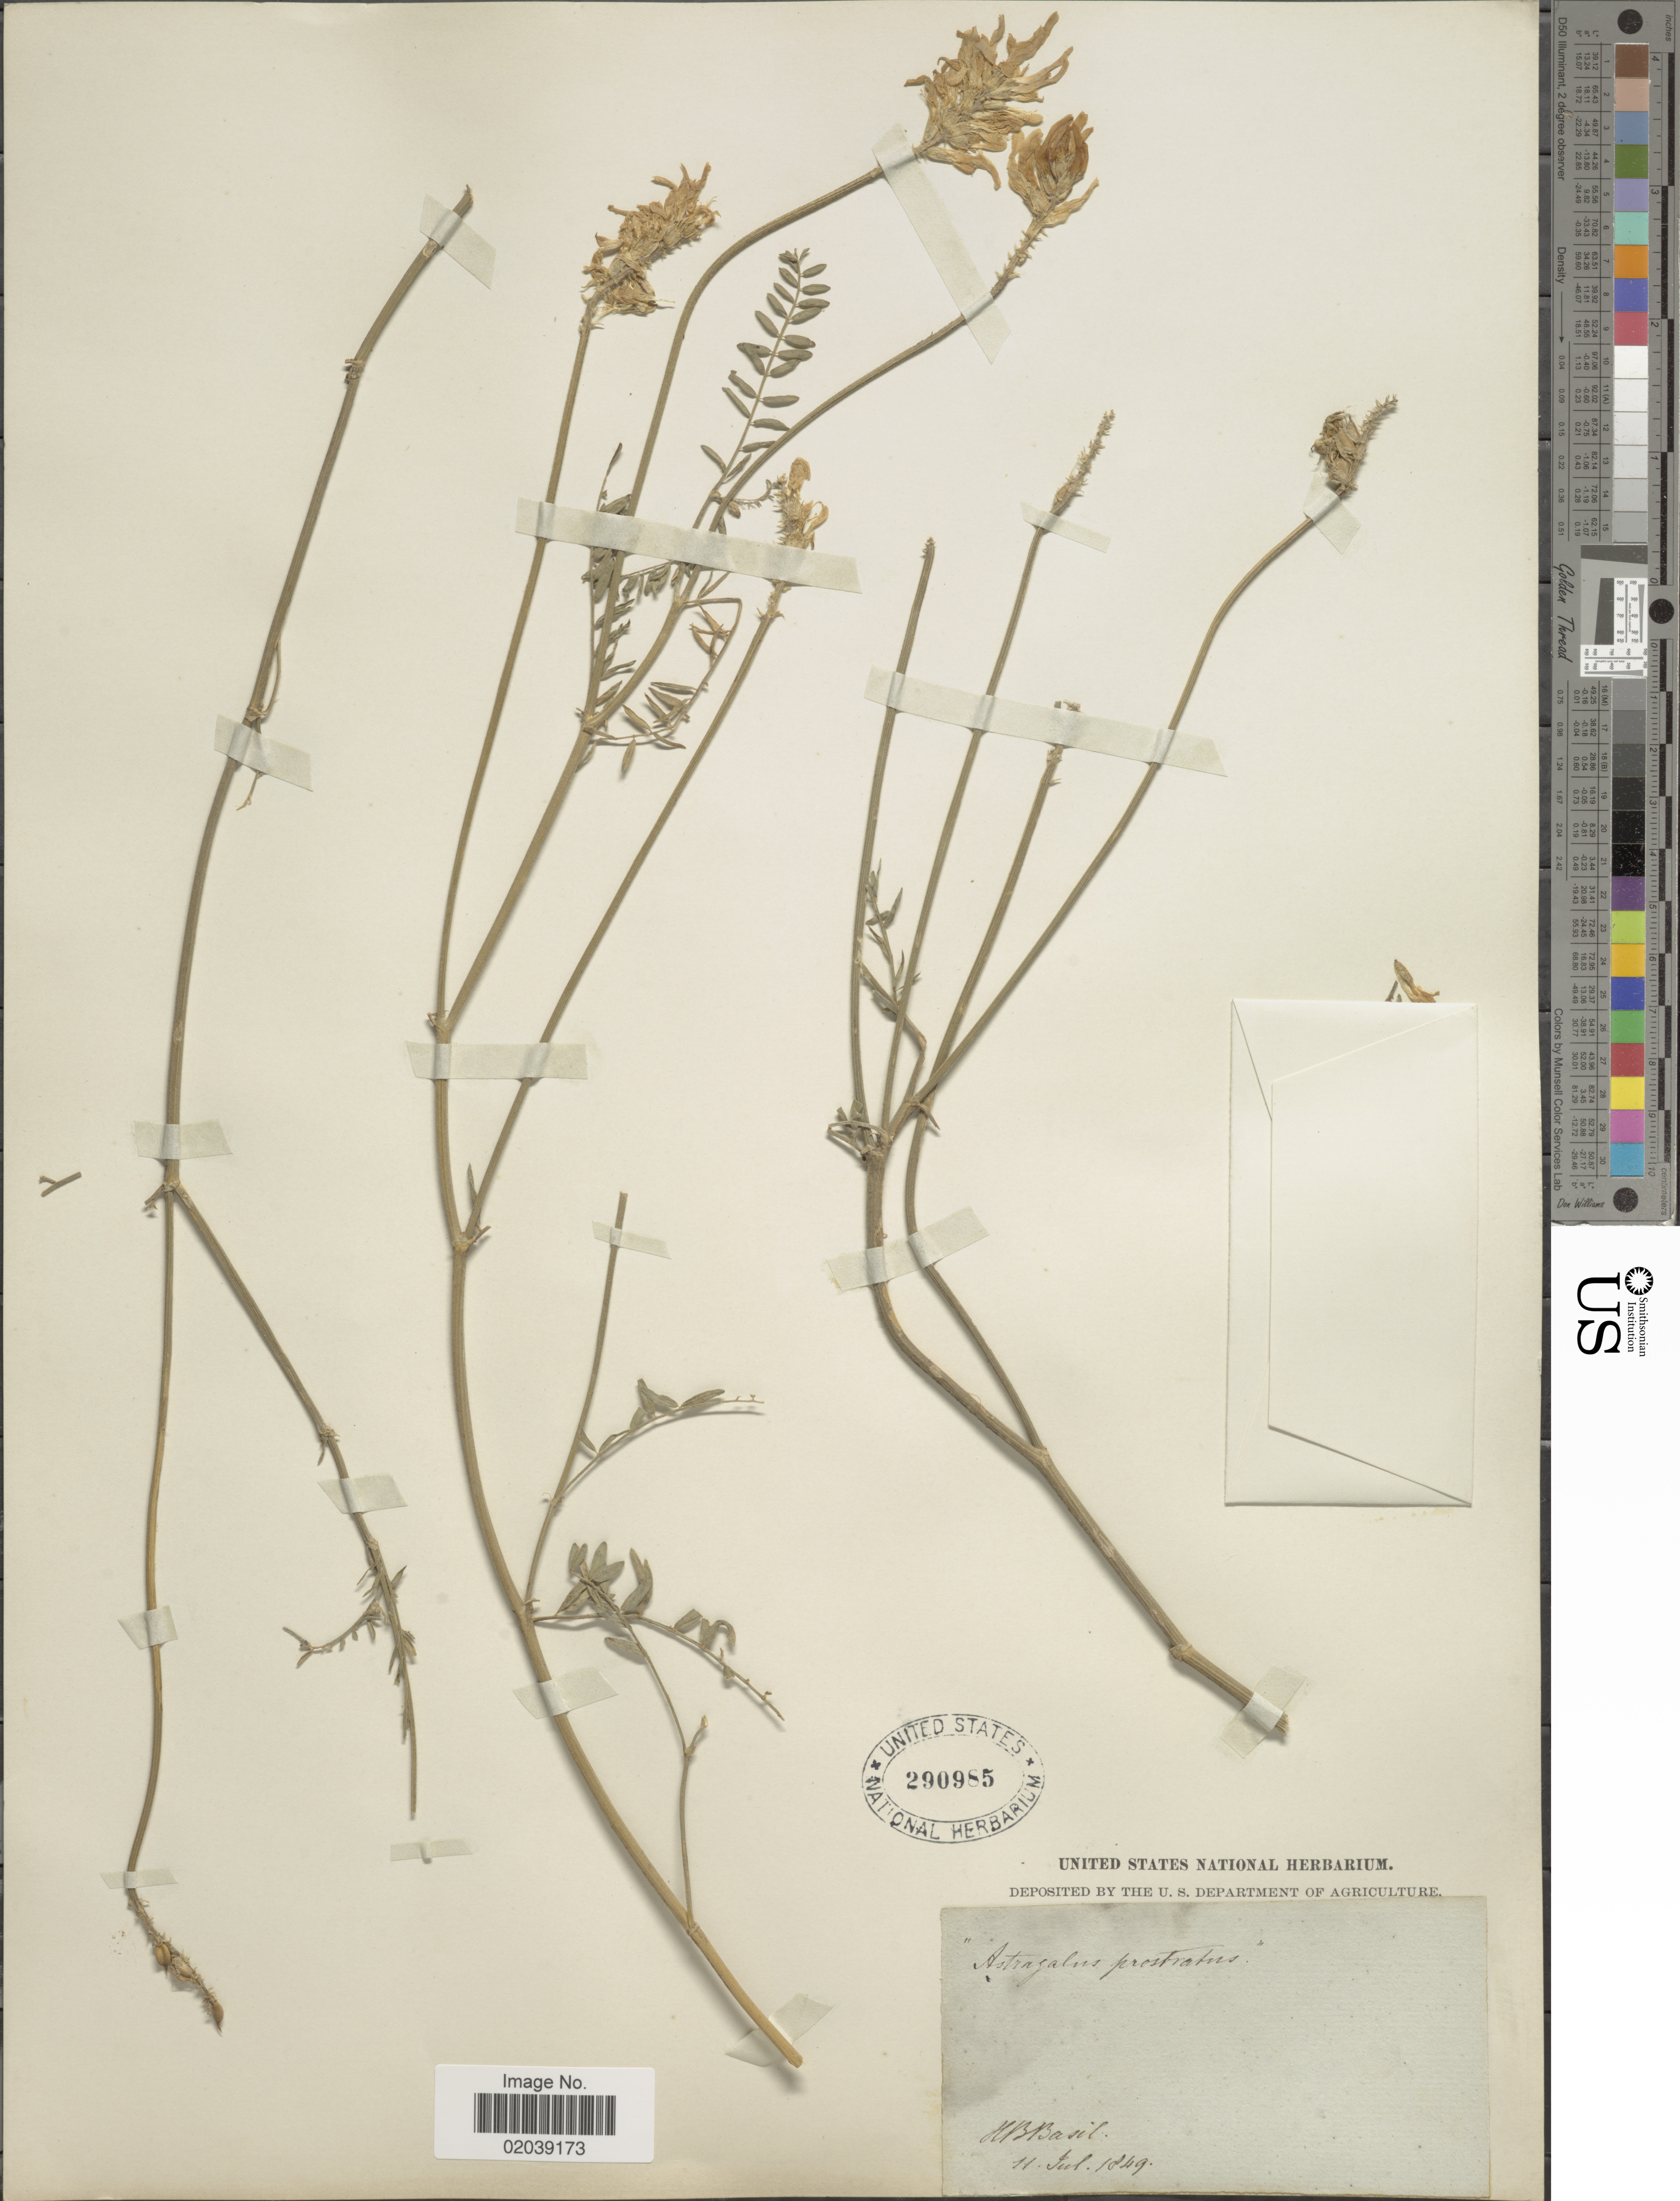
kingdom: Plantae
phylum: Tracheophyta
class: Magnoliopsida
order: Fabales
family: Fabaceae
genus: Astragalus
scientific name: Astragalus prostratus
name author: Hook. & Arn.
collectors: H. Basil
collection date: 1849-07-11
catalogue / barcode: US 290985